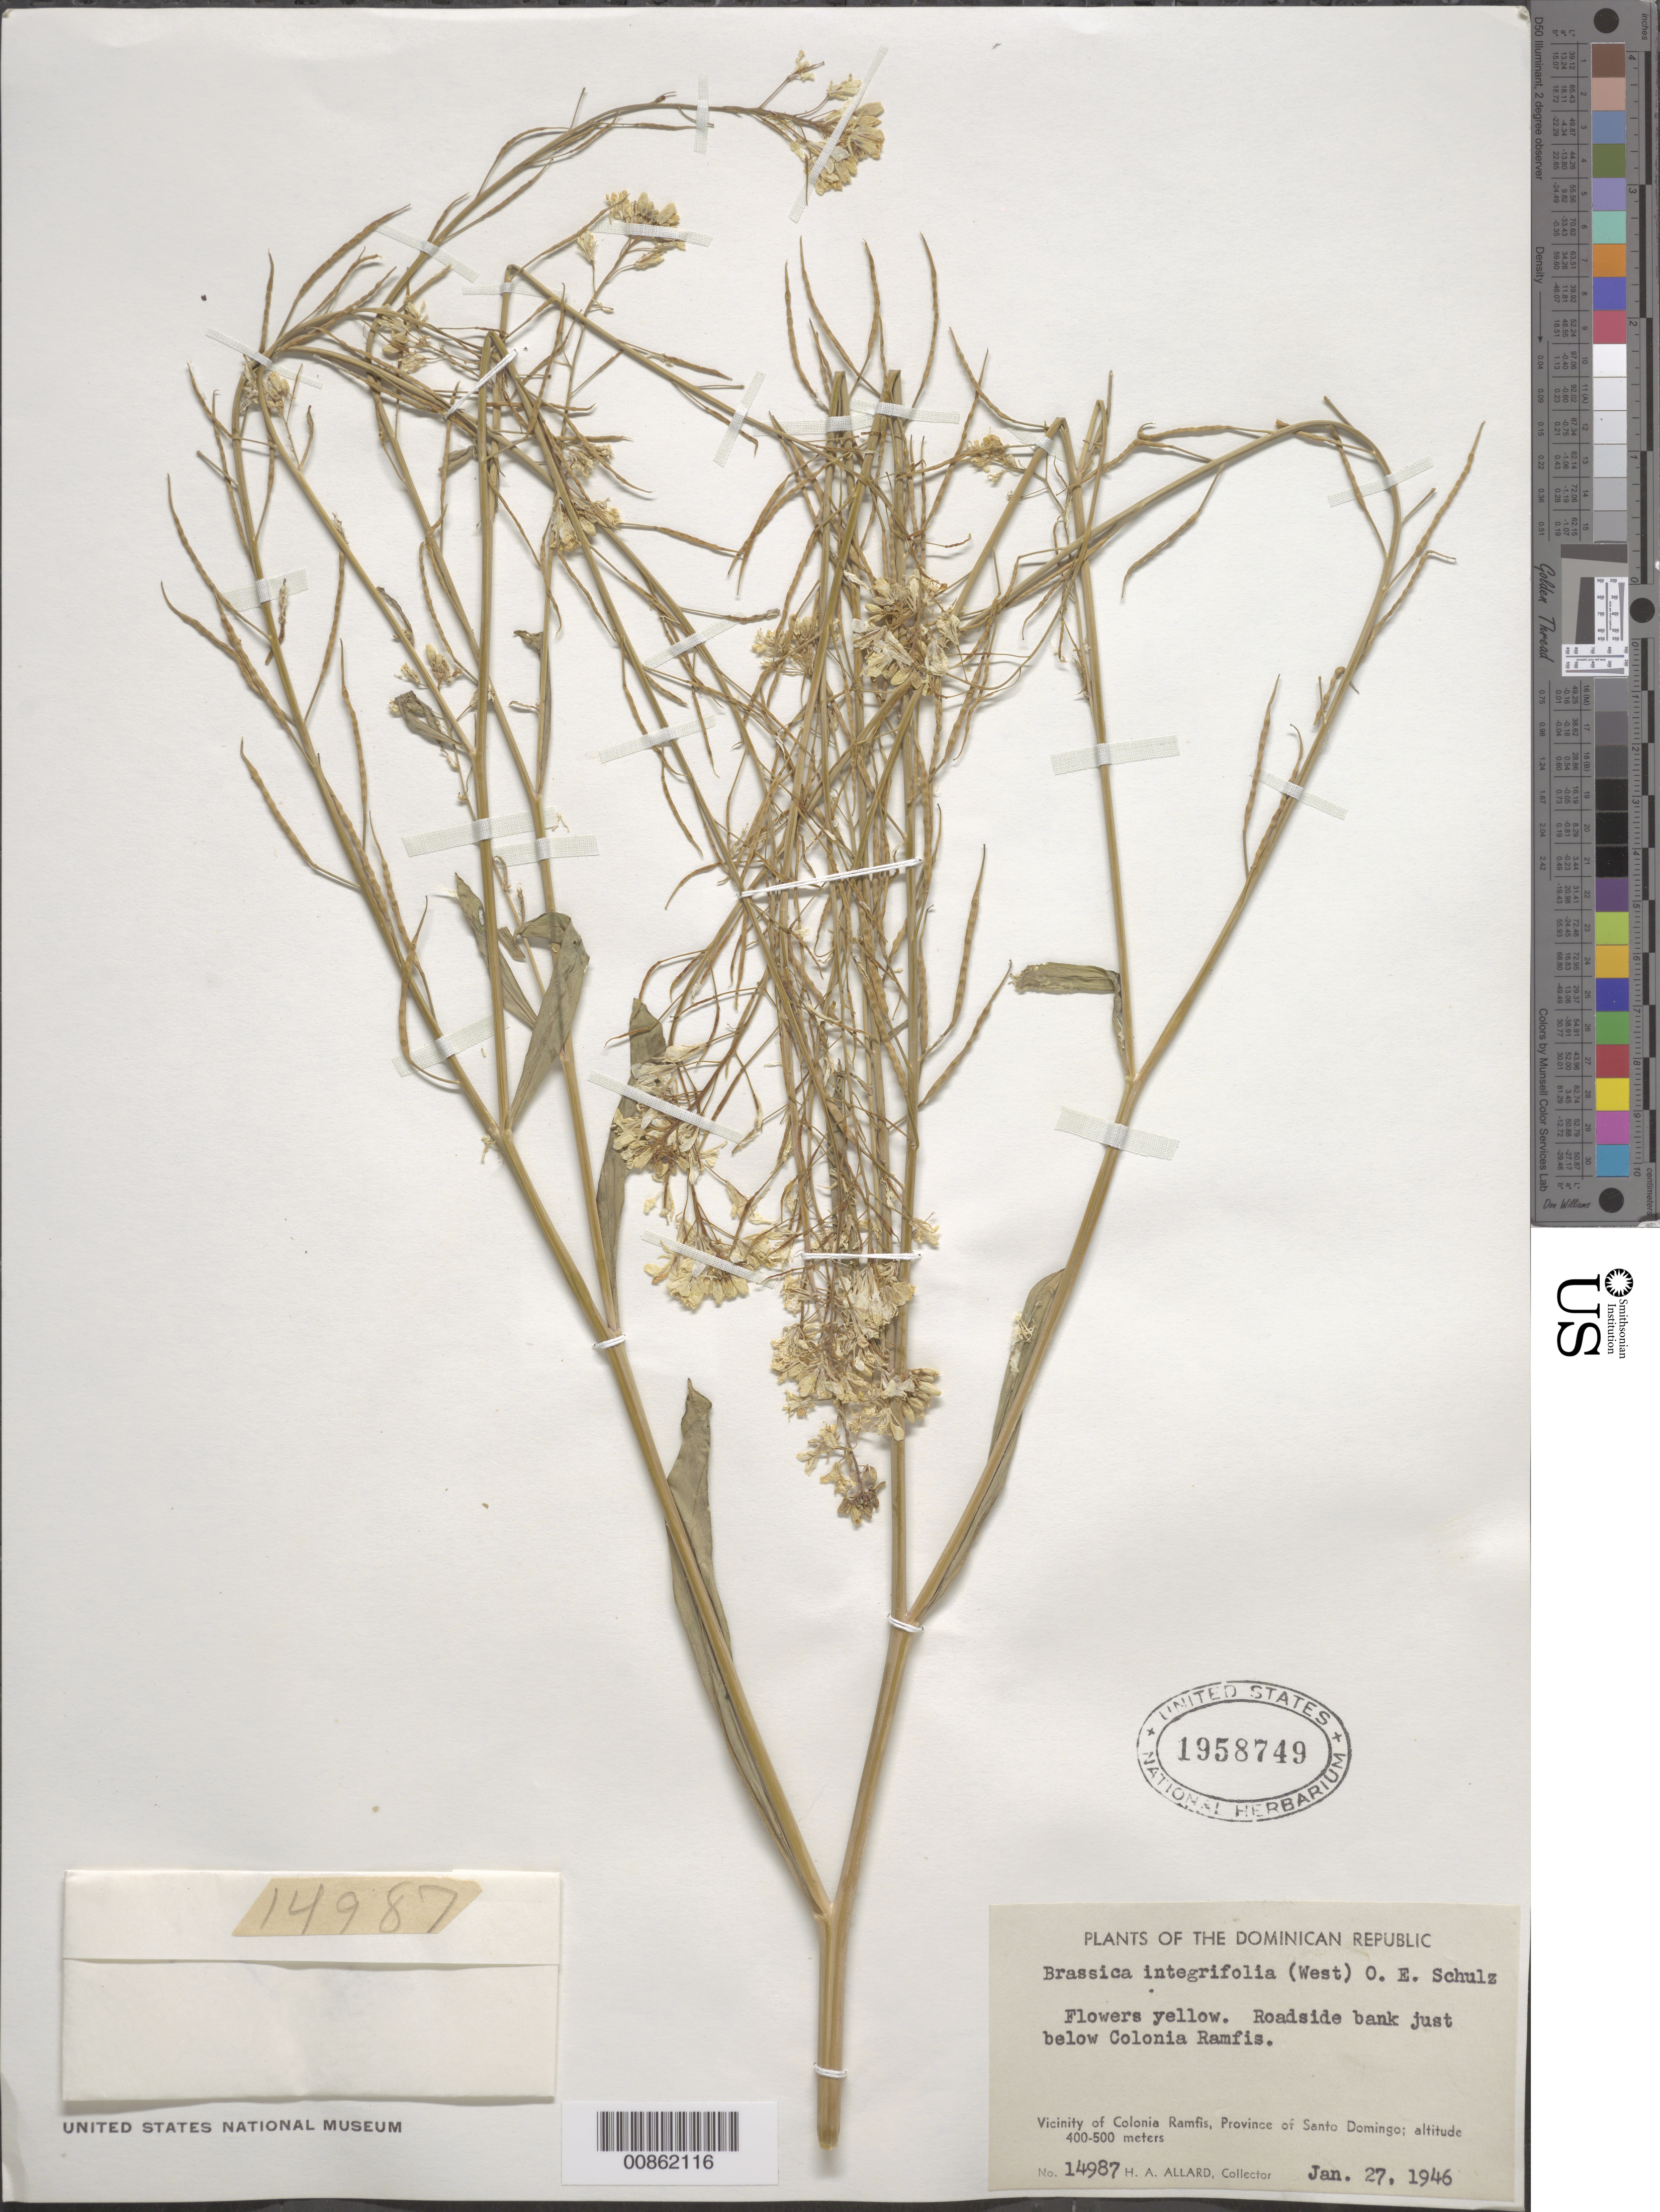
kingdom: Plantae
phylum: Tracheophyta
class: Magnoliopsida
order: Brassicales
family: Brassicaceae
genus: Brassica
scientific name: Brassica integrifolia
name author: (H. West) O.E. Schulz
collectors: H. A. Allard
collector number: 14987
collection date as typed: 27 Jan 1946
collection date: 1946-01-27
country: Dominican Republic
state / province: Distrito Nacional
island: Hispaniola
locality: Just below Colonia Ramfis, Province of Santo Domingo (obsolete).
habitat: Roadside bank.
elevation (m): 400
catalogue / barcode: US 1958749